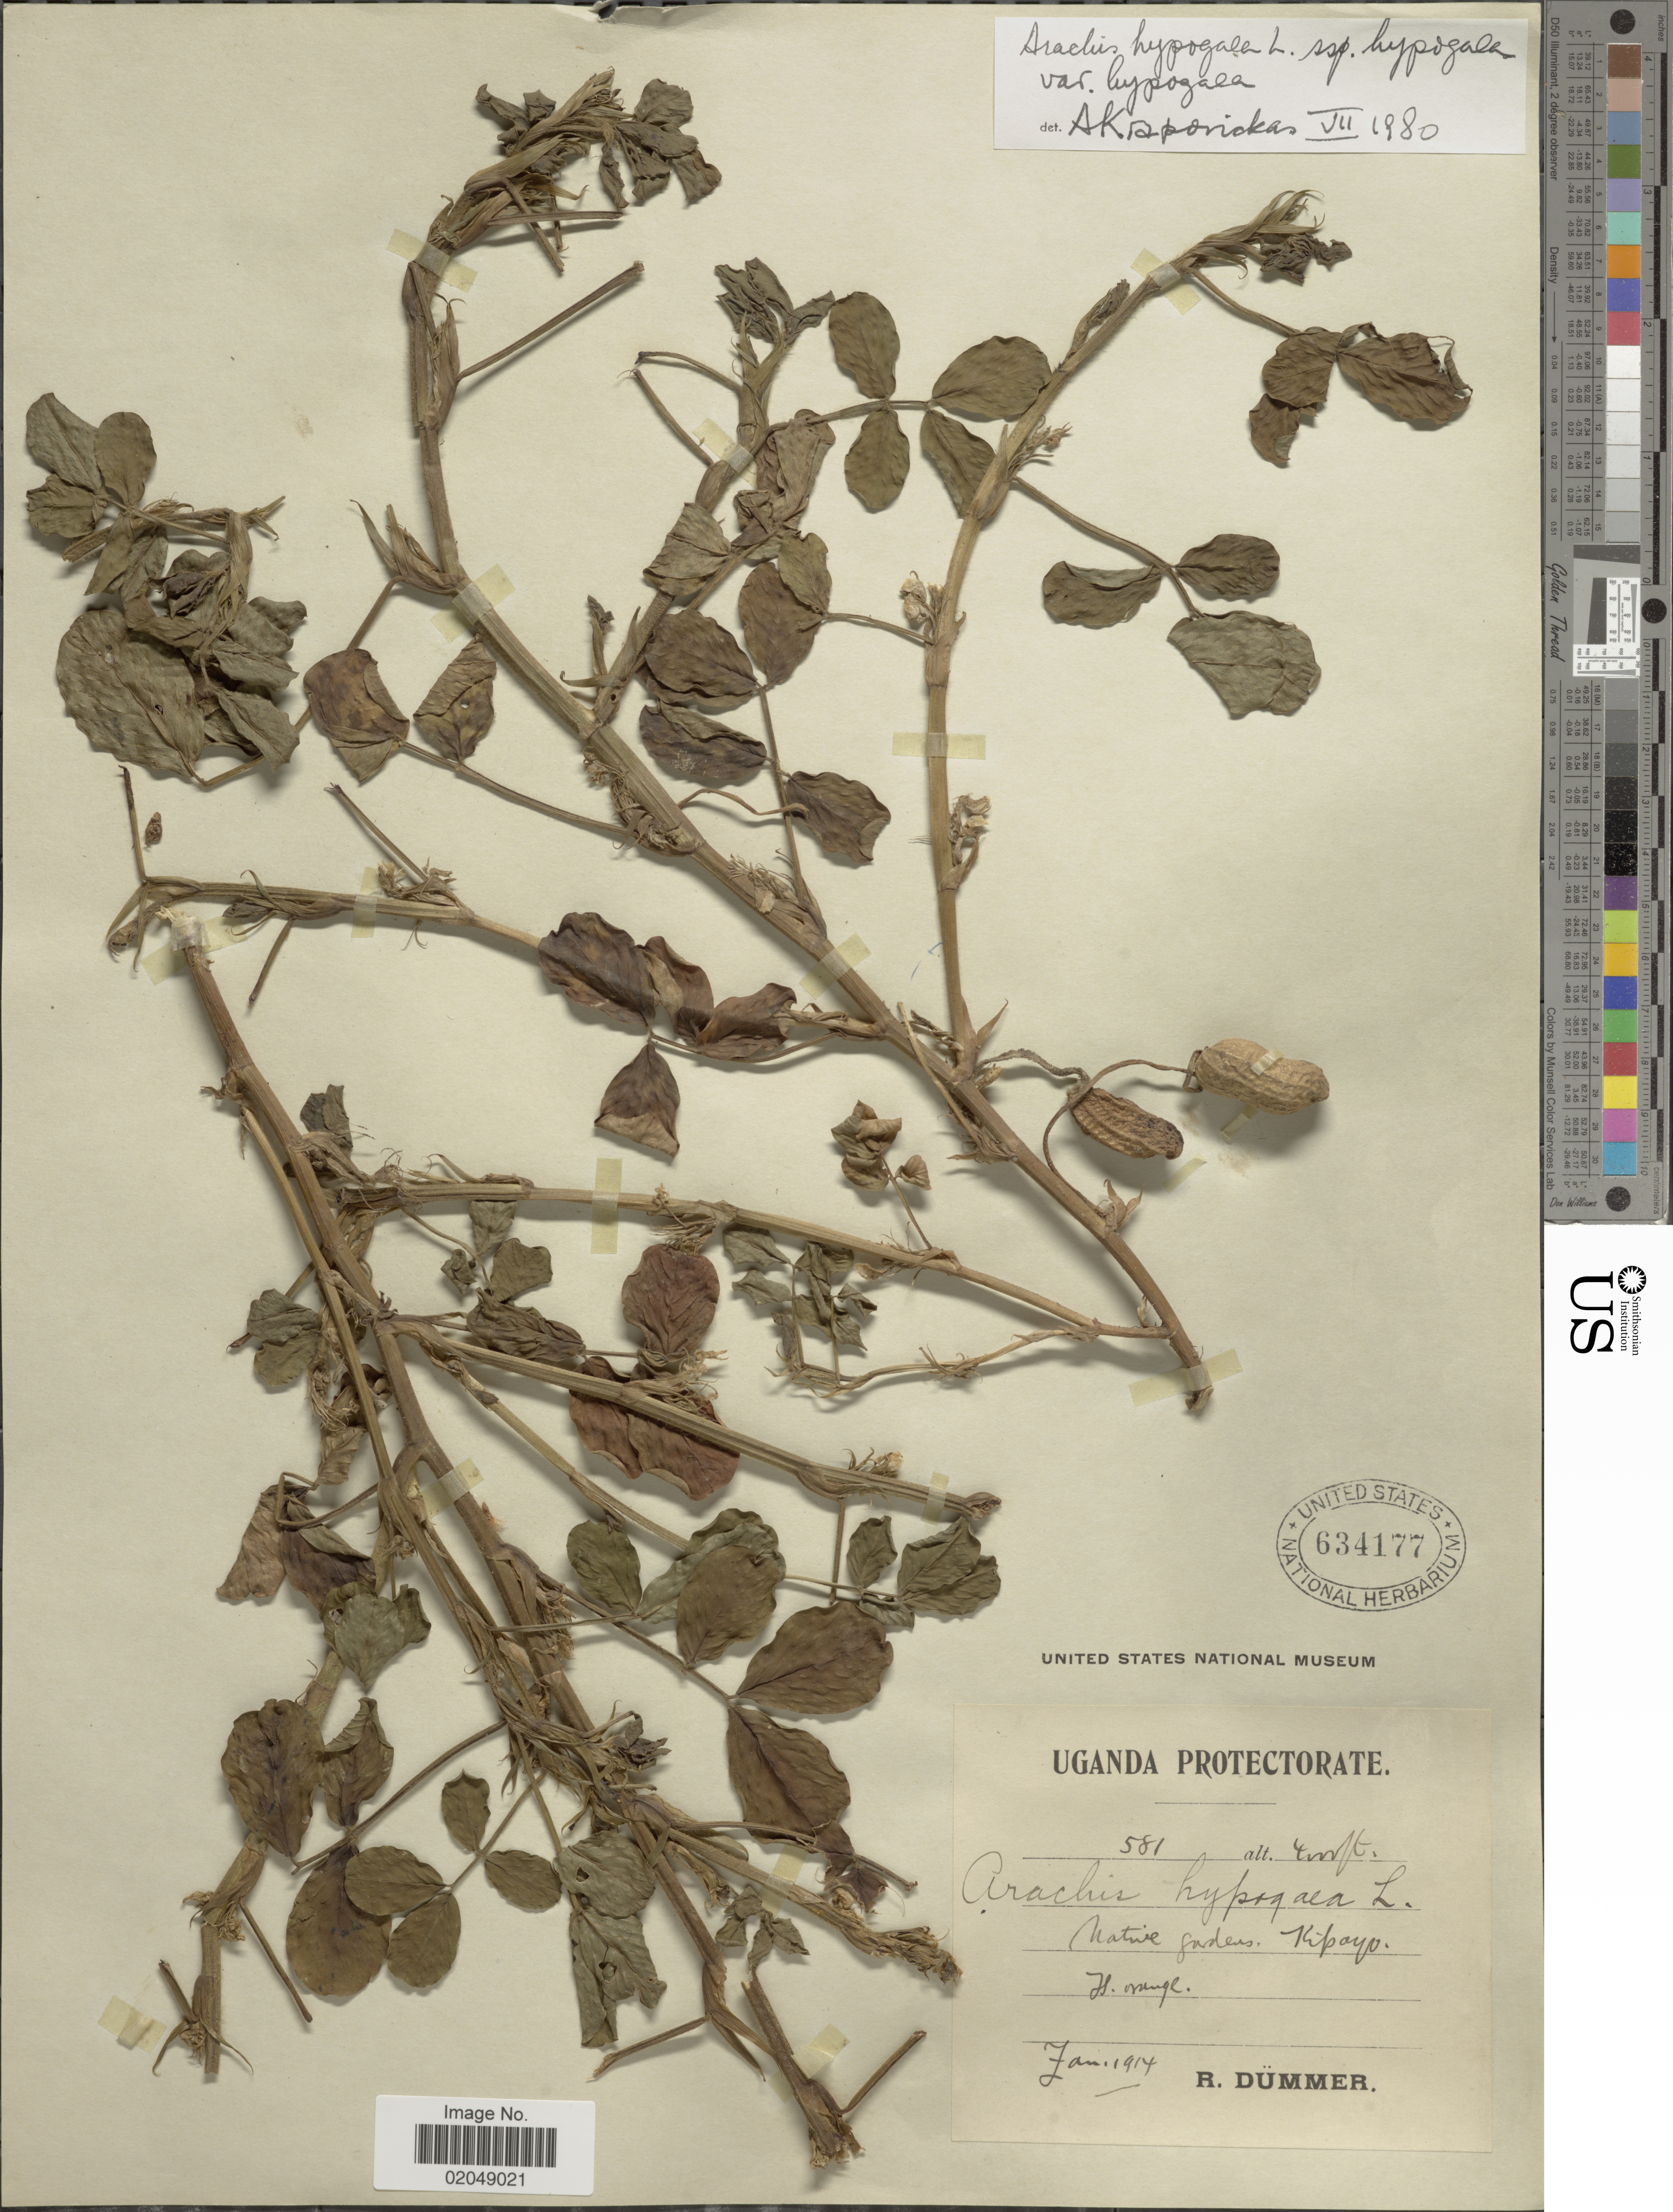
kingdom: Plantae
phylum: Tracheophyta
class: Magnoliopsida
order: Fabales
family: Fabaceae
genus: Arachis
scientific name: Arachis hypogaea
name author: L.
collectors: R. Dümmer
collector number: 581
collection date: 1914-01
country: Uganda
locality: Kipayo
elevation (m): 1219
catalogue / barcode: US 634177